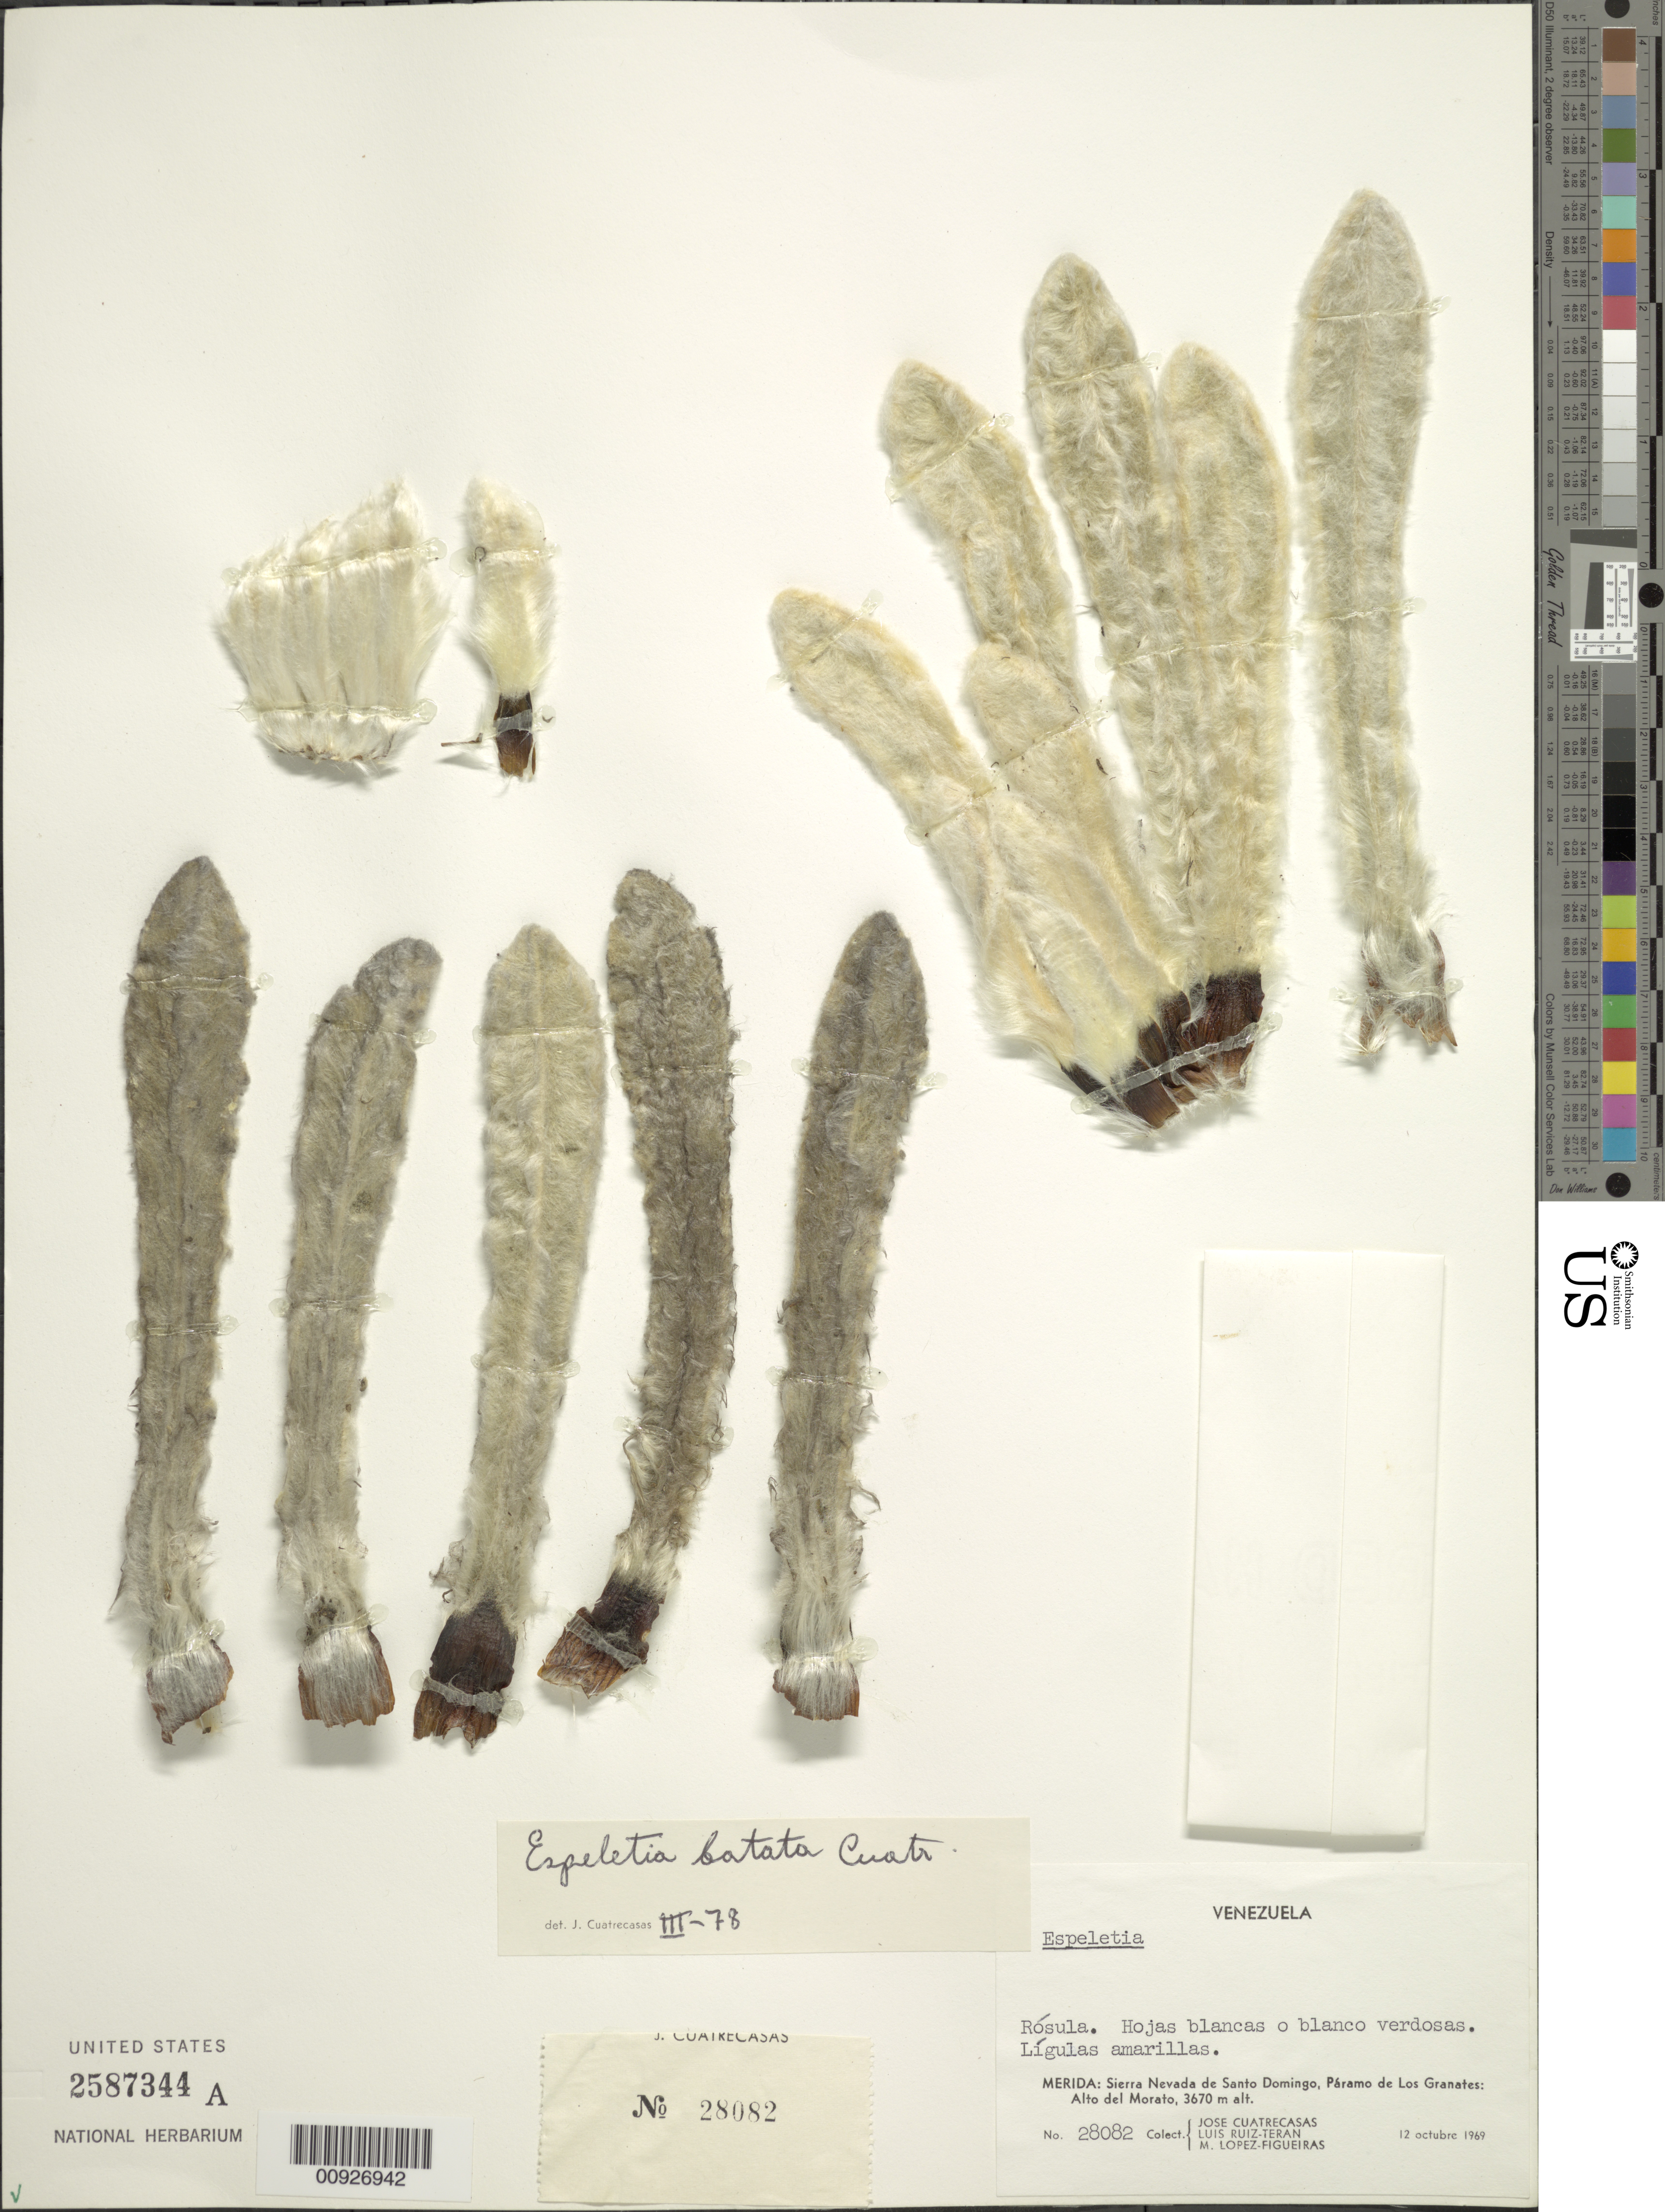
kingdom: Plantae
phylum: Tracheophyta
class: Magnoliopsida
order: Asterales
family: Asteraceae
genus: Espeletia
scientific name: Espeletia batata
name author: Cuatrec.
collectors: J. Cuatrecasas, L. E. Ruíz-Terán & M. López Figueiras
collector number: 28082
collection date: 1969-10-12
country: Venezuela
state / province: Mérida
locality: P. de Los Granates. Sierra Nevada de Santo Domingo, Páramo de Los Granate: Alto del Morato.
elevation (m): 3670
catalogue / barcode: US 2587344A